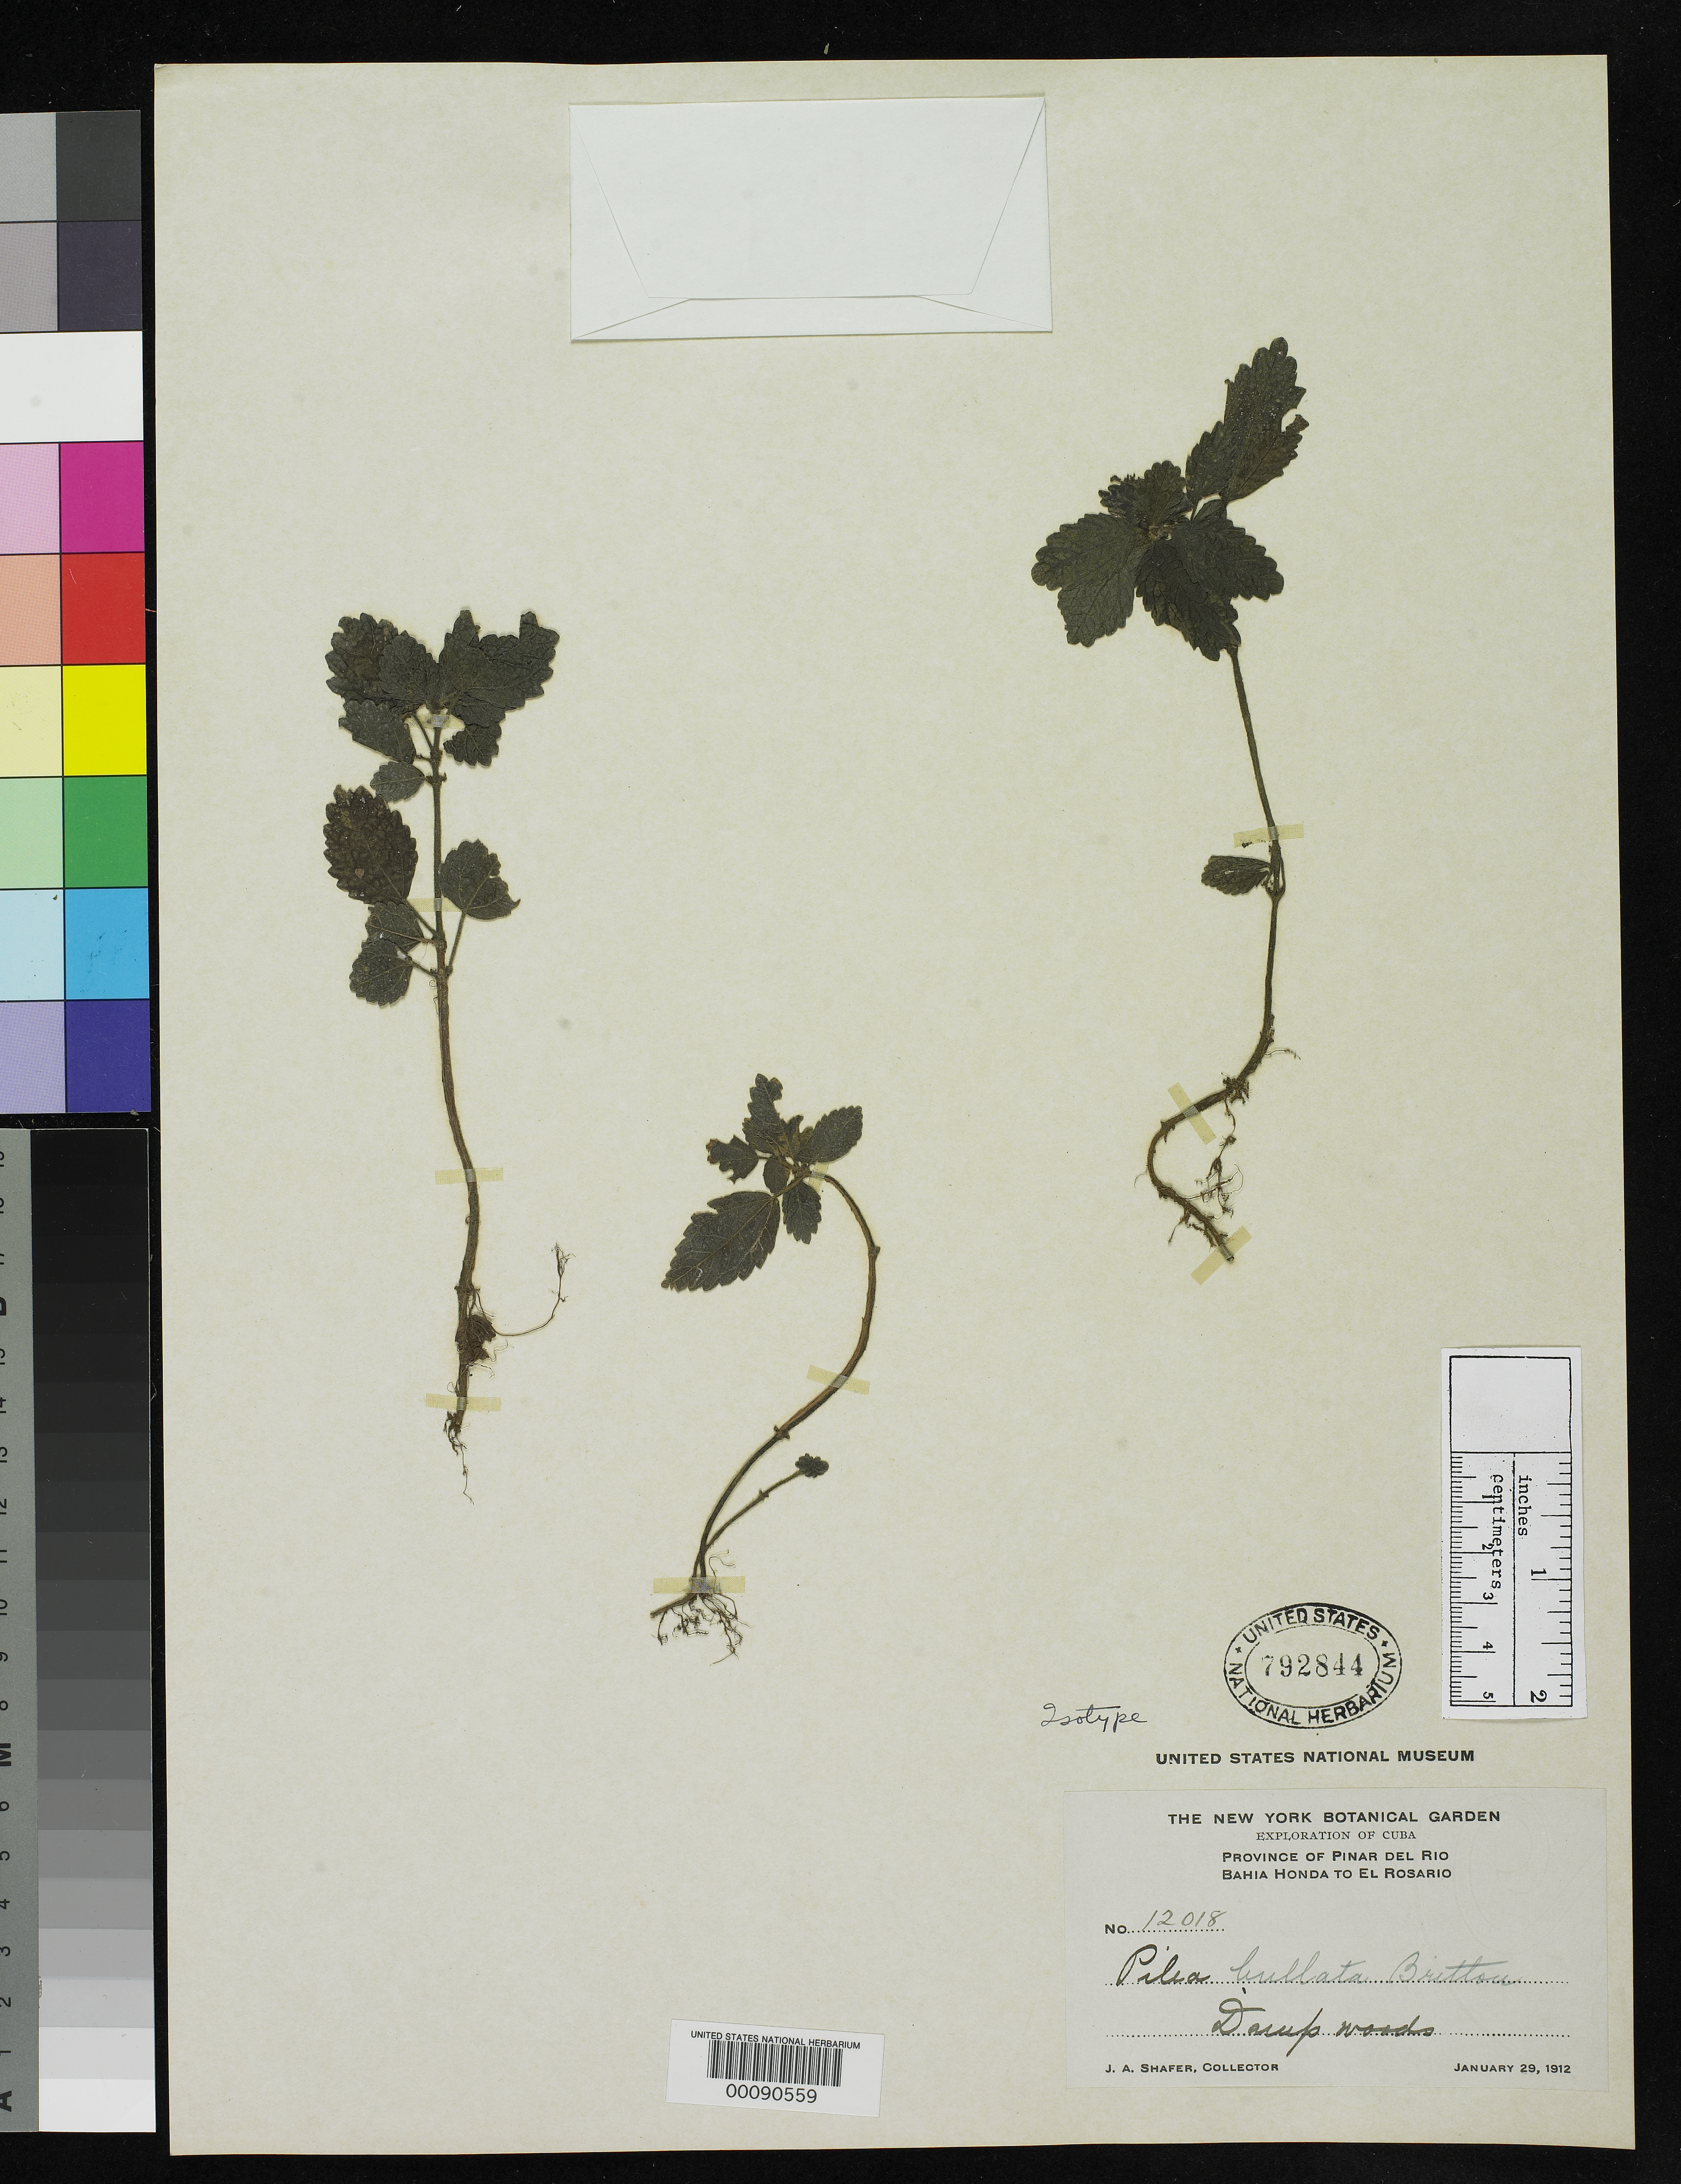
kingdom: Plantae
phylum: Tracheophyta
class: Magnoliopsida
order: Rosales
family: Urticaceae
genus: Pilea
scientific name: Pilea bullata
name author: Britton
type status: Isotype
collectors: J. A. Shafer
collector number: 12018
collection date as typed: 29 Jan 1912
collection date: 1912-01-29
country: Cuba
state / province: Pinar del Río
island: Greater Antilles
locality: Bahia Honda to El Rosario.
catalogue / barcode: US 792844